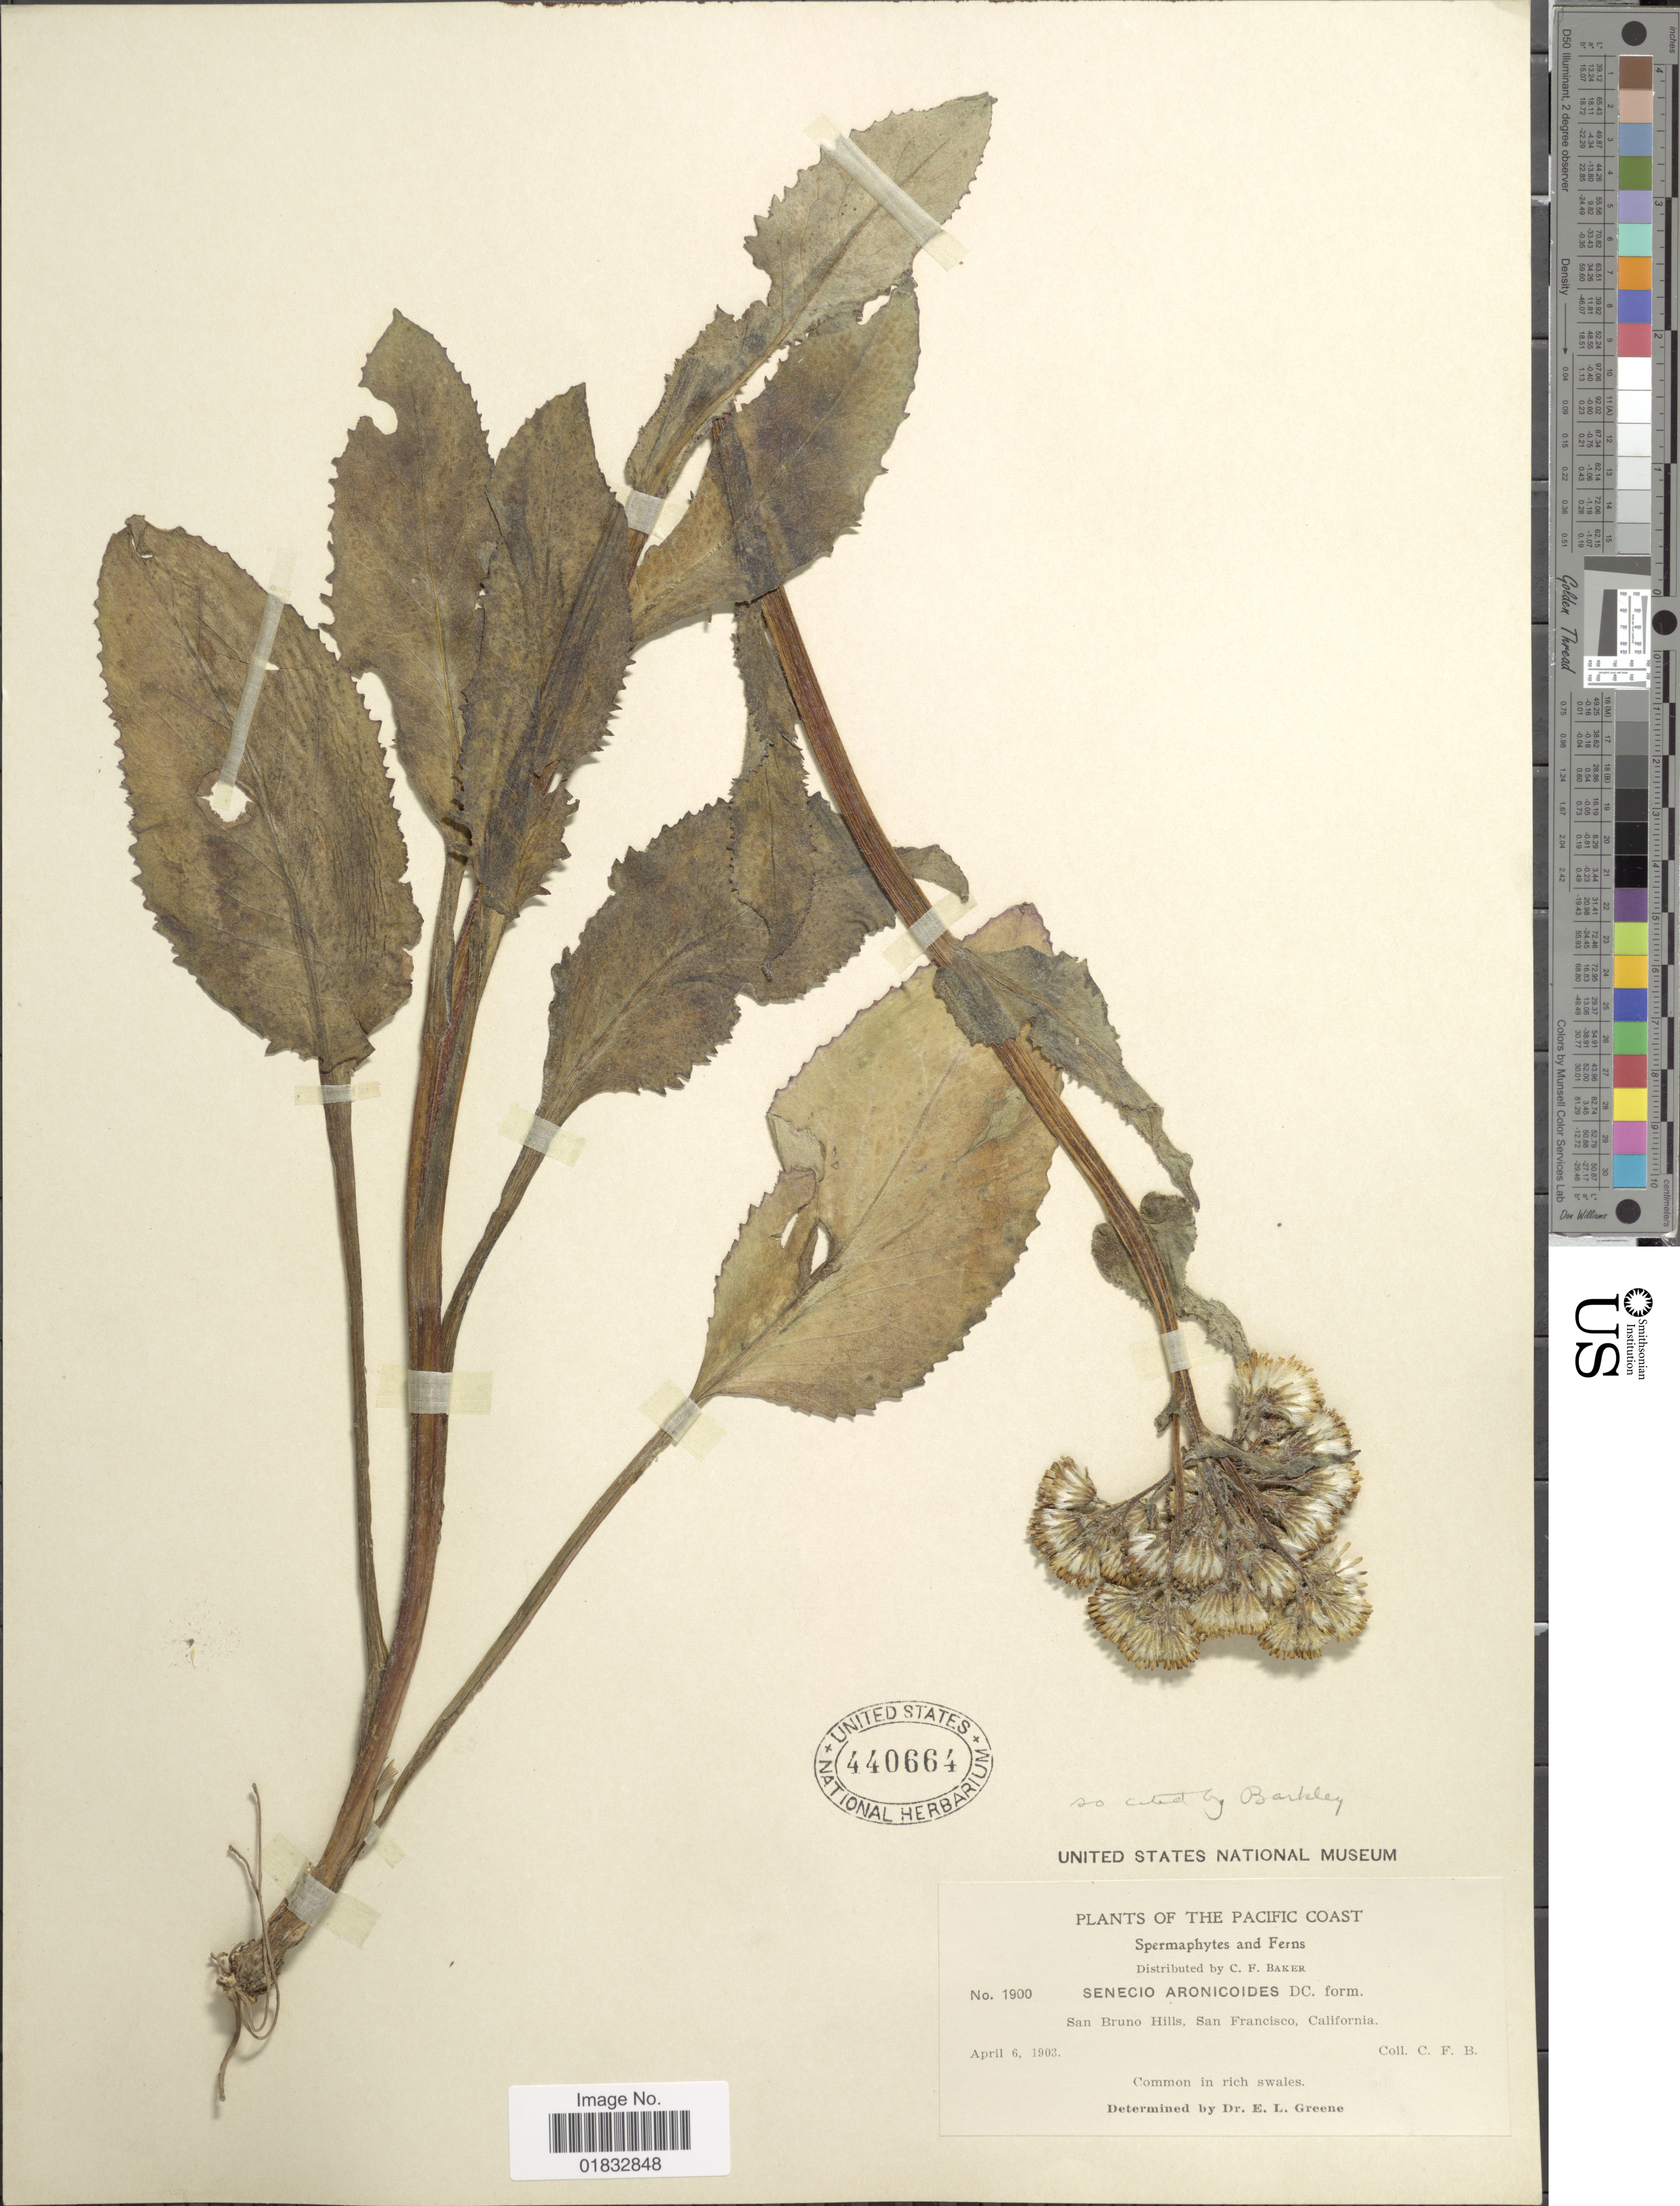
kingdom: Plantae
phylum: Tracheophyta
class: Magnoliopsida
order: Asterales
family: Asteraceae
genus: Senecio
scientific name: Senecio aronicoides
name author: DC.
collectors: C. F. Baker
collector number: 1900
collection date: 1903-04-06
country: United States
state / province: California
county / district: San Francisco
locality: The Pacific Coast, San Bruno Hills, San Francisco, Common in rich swales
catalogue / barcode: US 440664